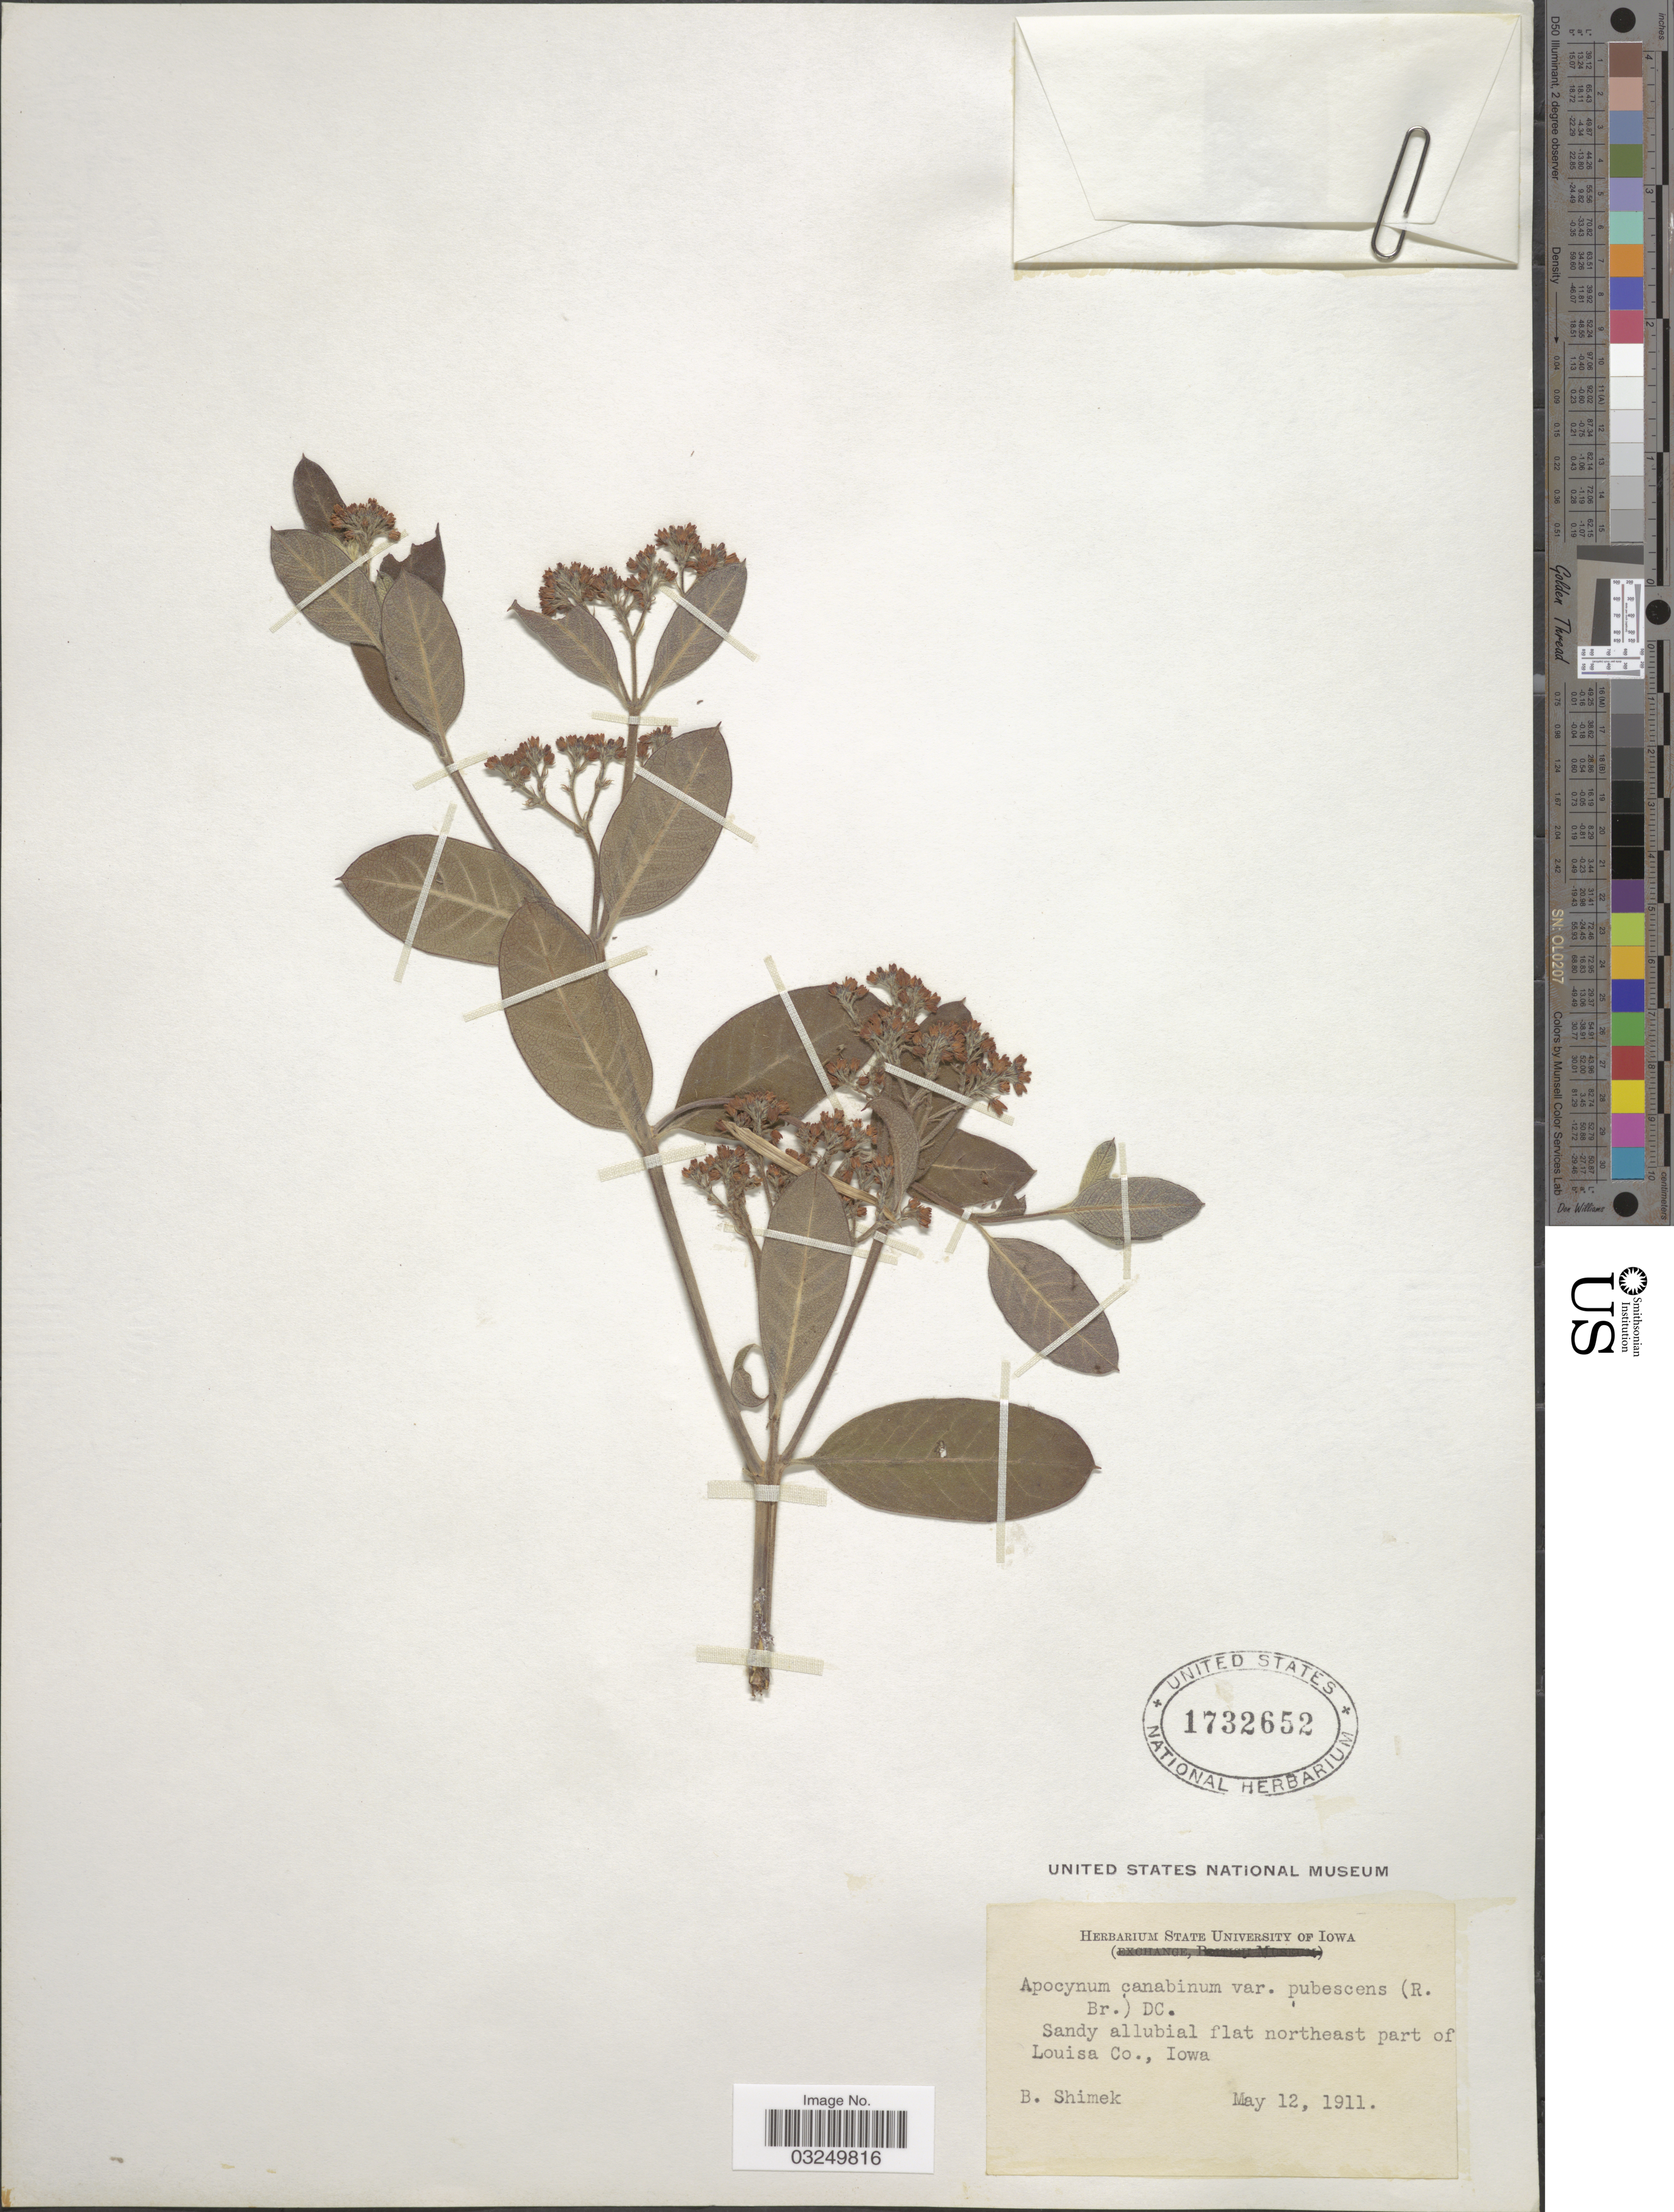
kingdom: Plantae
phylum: Tracheophyta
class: Magnoliopsida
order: Gentianales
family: Apocynaceae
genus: Apocynum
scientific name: Apocynum cannabinum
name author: L.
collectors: B. Shimek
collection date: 1911-05-12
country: United States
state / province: Iowa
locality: Flat northeast part of Louisa Co.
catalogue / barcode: US 1732652